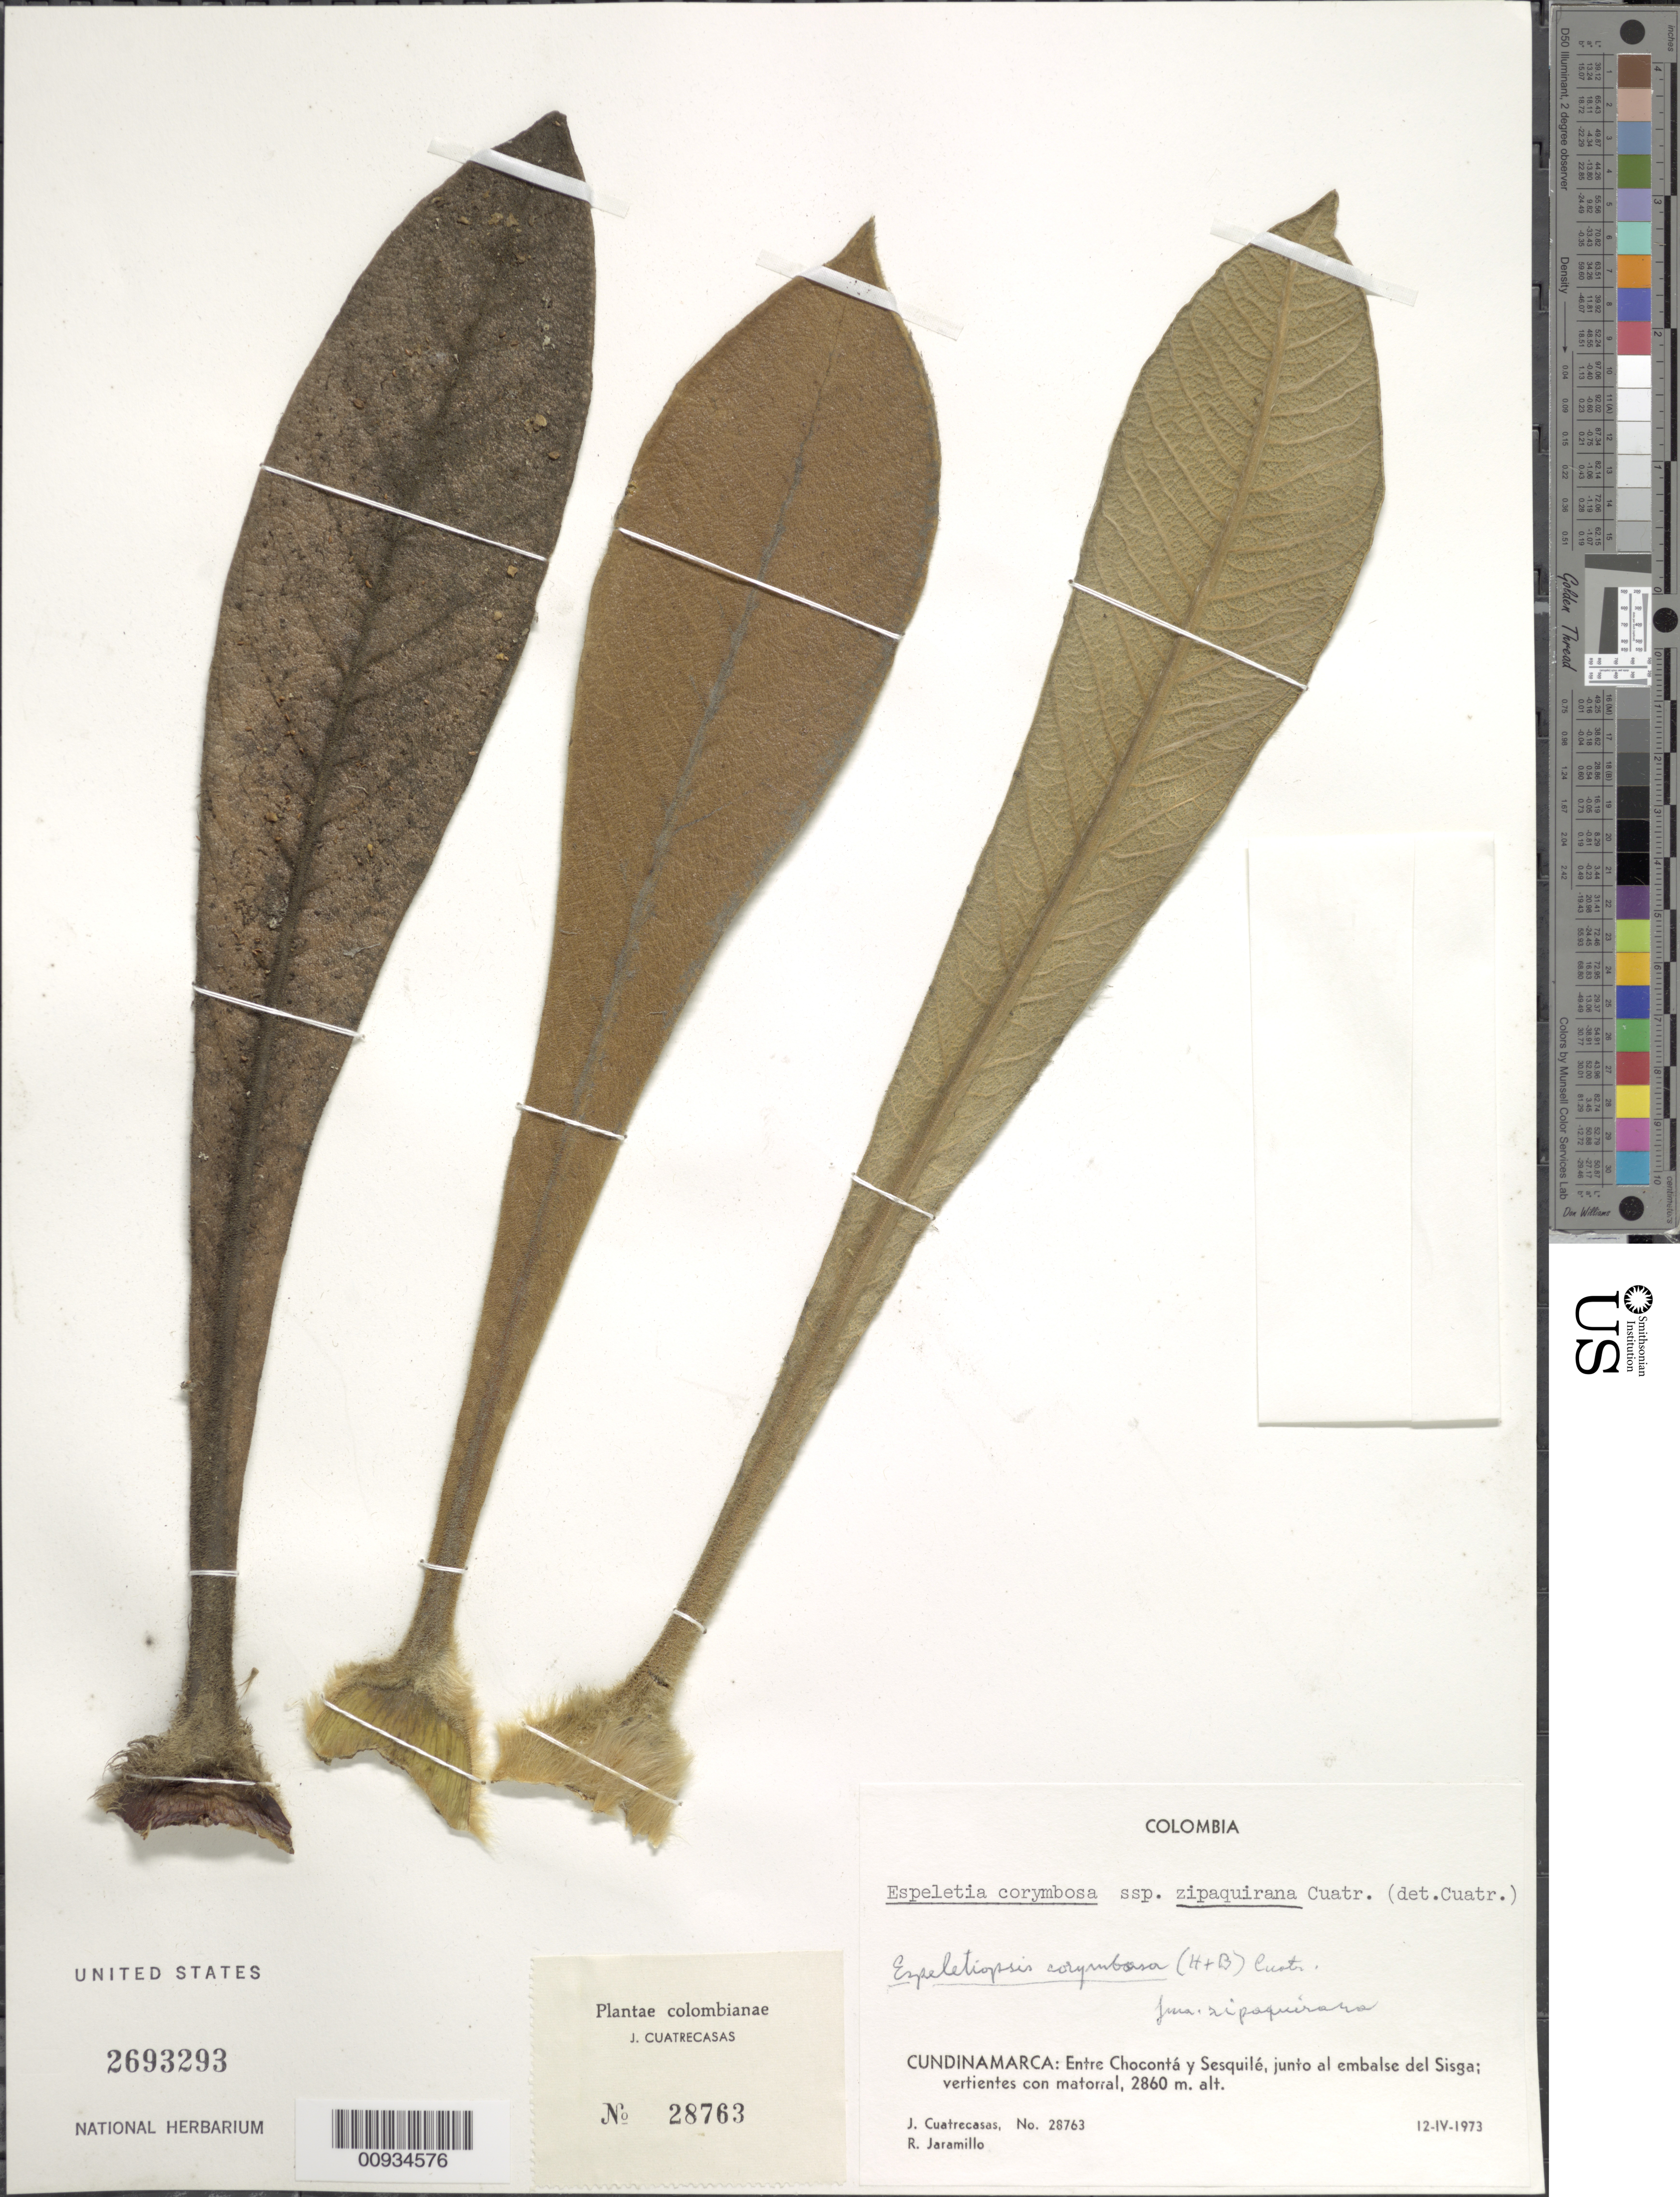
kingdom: Plantae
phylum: Tracheophyta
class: Magnoliopsida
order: Asterales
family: Asteraceae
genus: Espeletiopsis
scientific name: Espeletiopsis corymbosa subsp. zipaquirana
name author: (Cuatrec.) Cuatrec.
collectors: J. Cuatrecasas & R. Jaramillo M.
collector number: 28763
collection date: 1973-04-12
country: Colombia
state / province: Cundinamarca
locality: Entre Choconta y Sesquile, junto el embalse del Sisga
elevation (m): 2860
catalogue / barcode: US 2693293